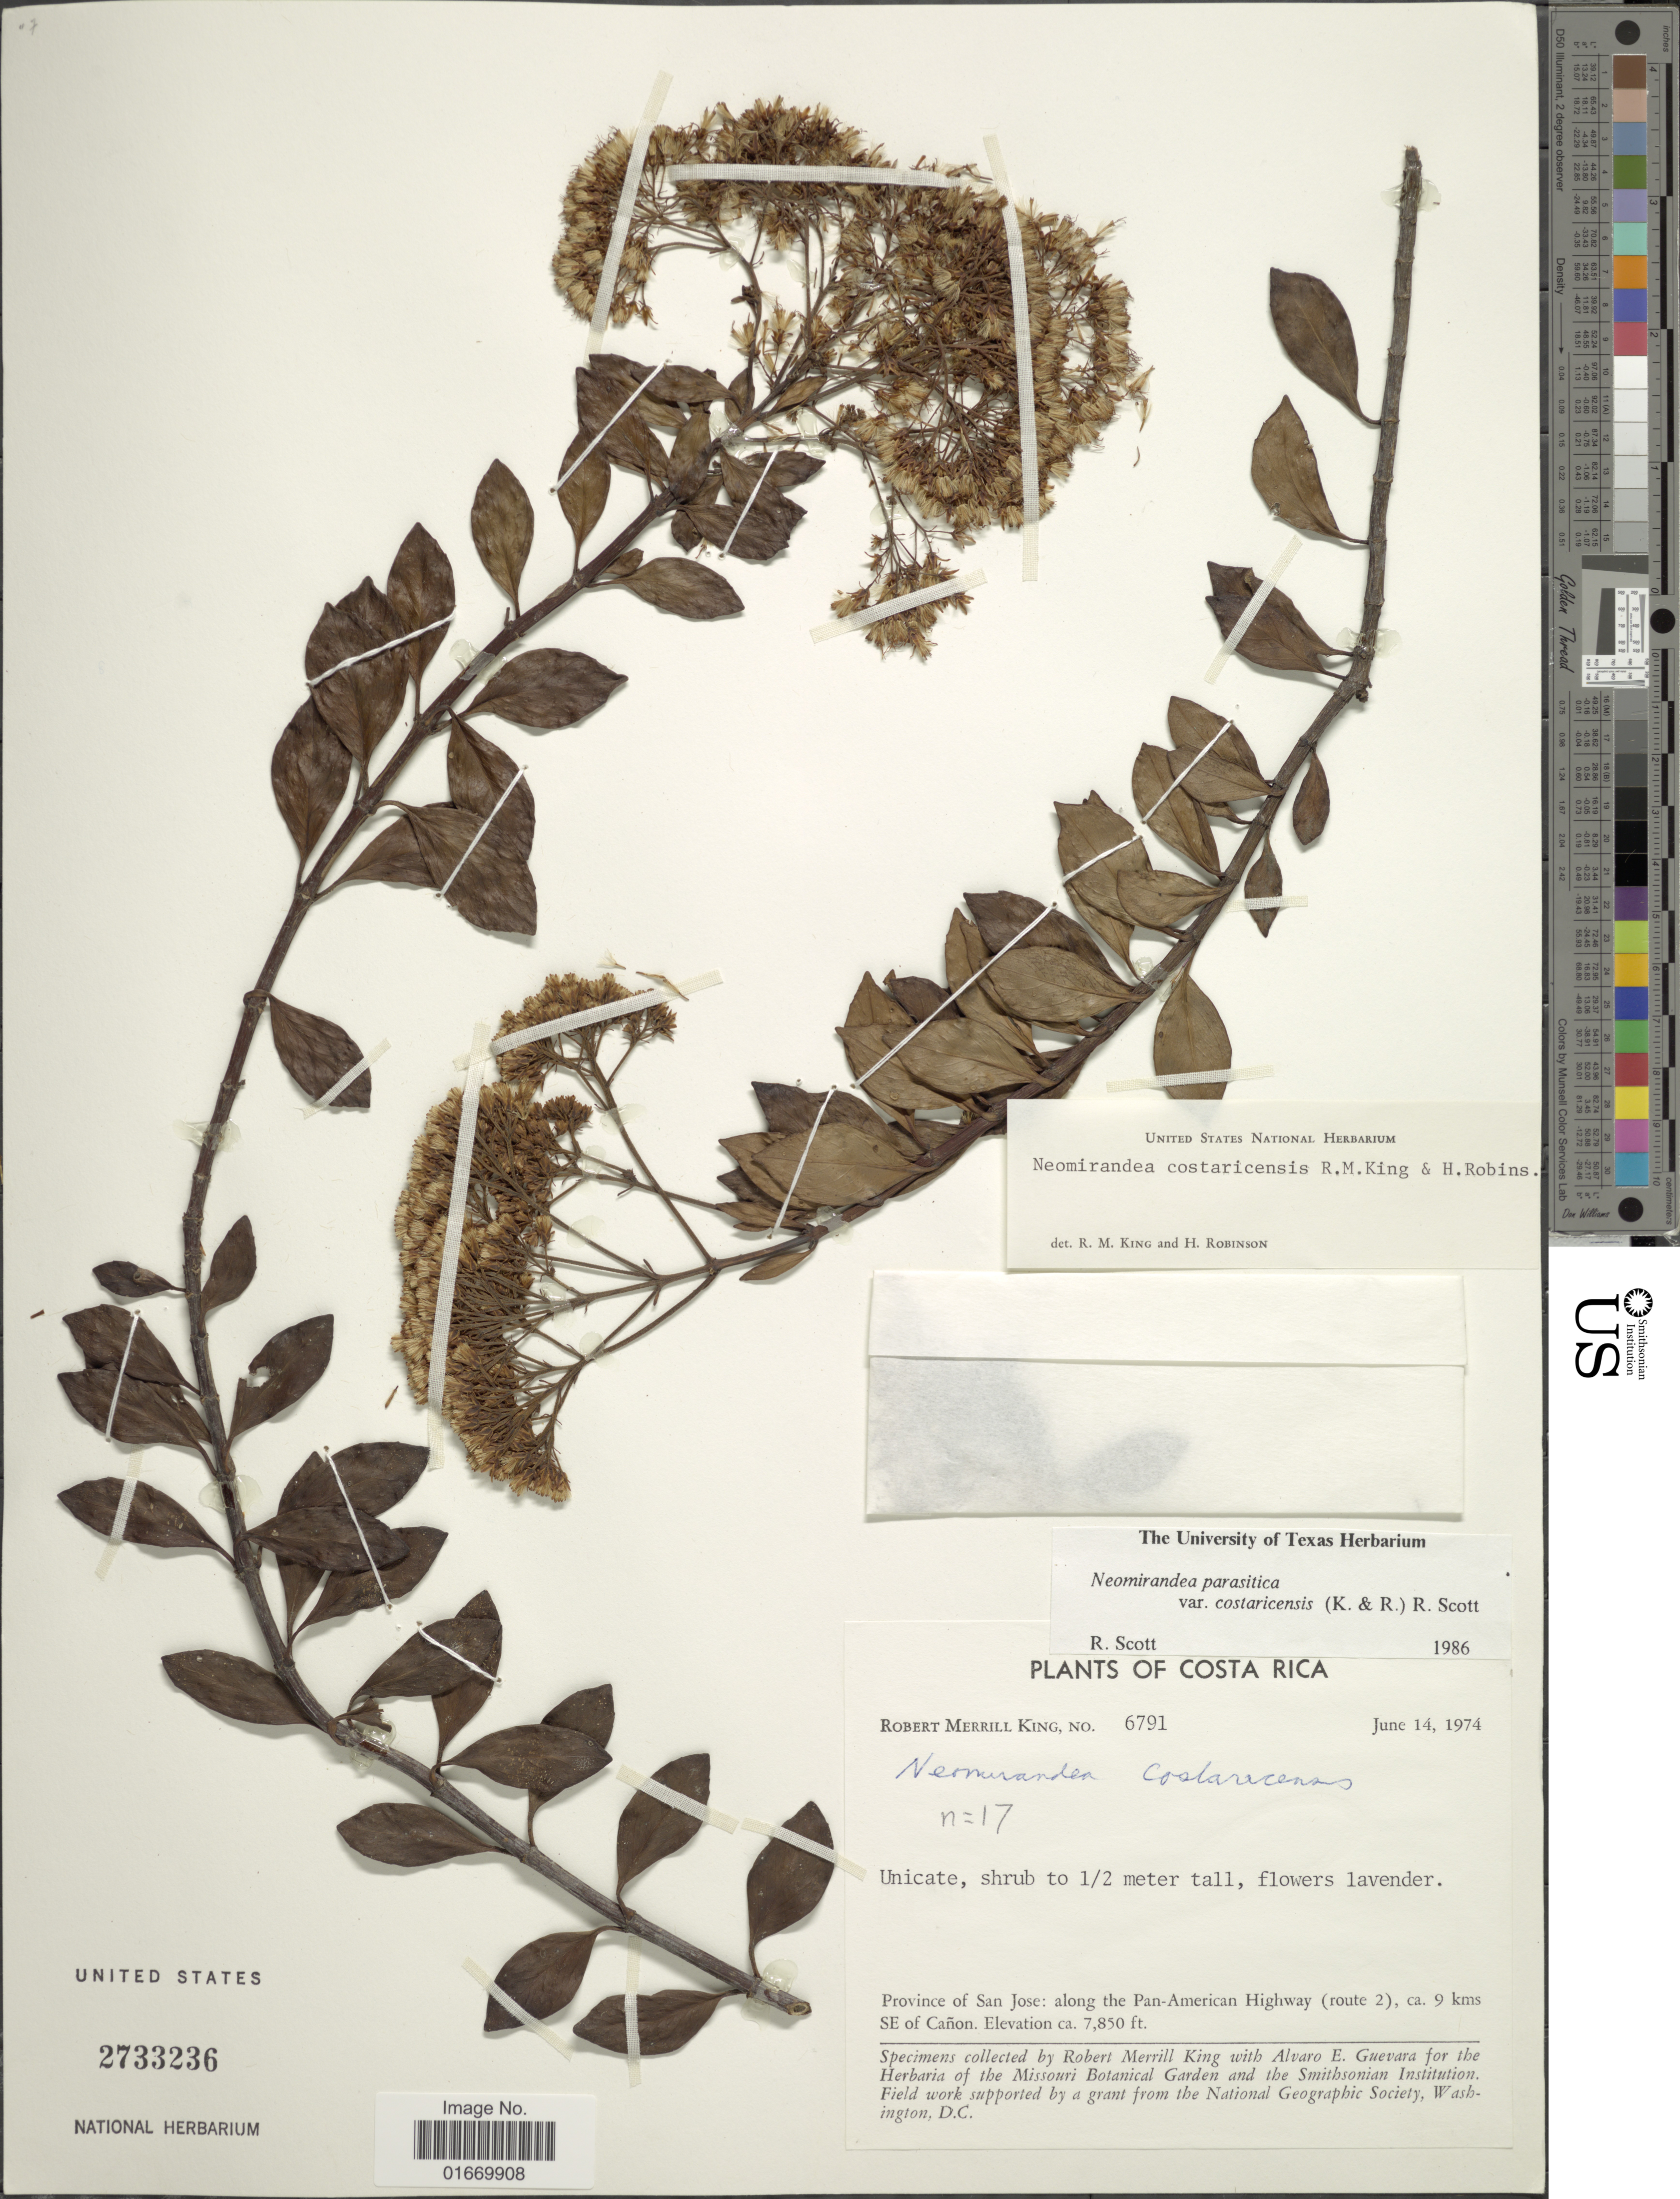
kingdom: Plantae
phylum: Tracheophyta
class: Magnoliopsida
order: Asterales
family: Asteraceae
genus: Neomirandea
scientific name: Neomirandea costaricensis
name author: R.M. King & H. Rob.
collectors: R. M. King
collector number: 6791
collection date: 1974-06-14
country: Costa Rica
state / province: San José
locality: Along the Pan-American Highway (route 2), ca 9 kms SE of Canon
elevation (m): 2393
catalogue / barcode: US 2733236